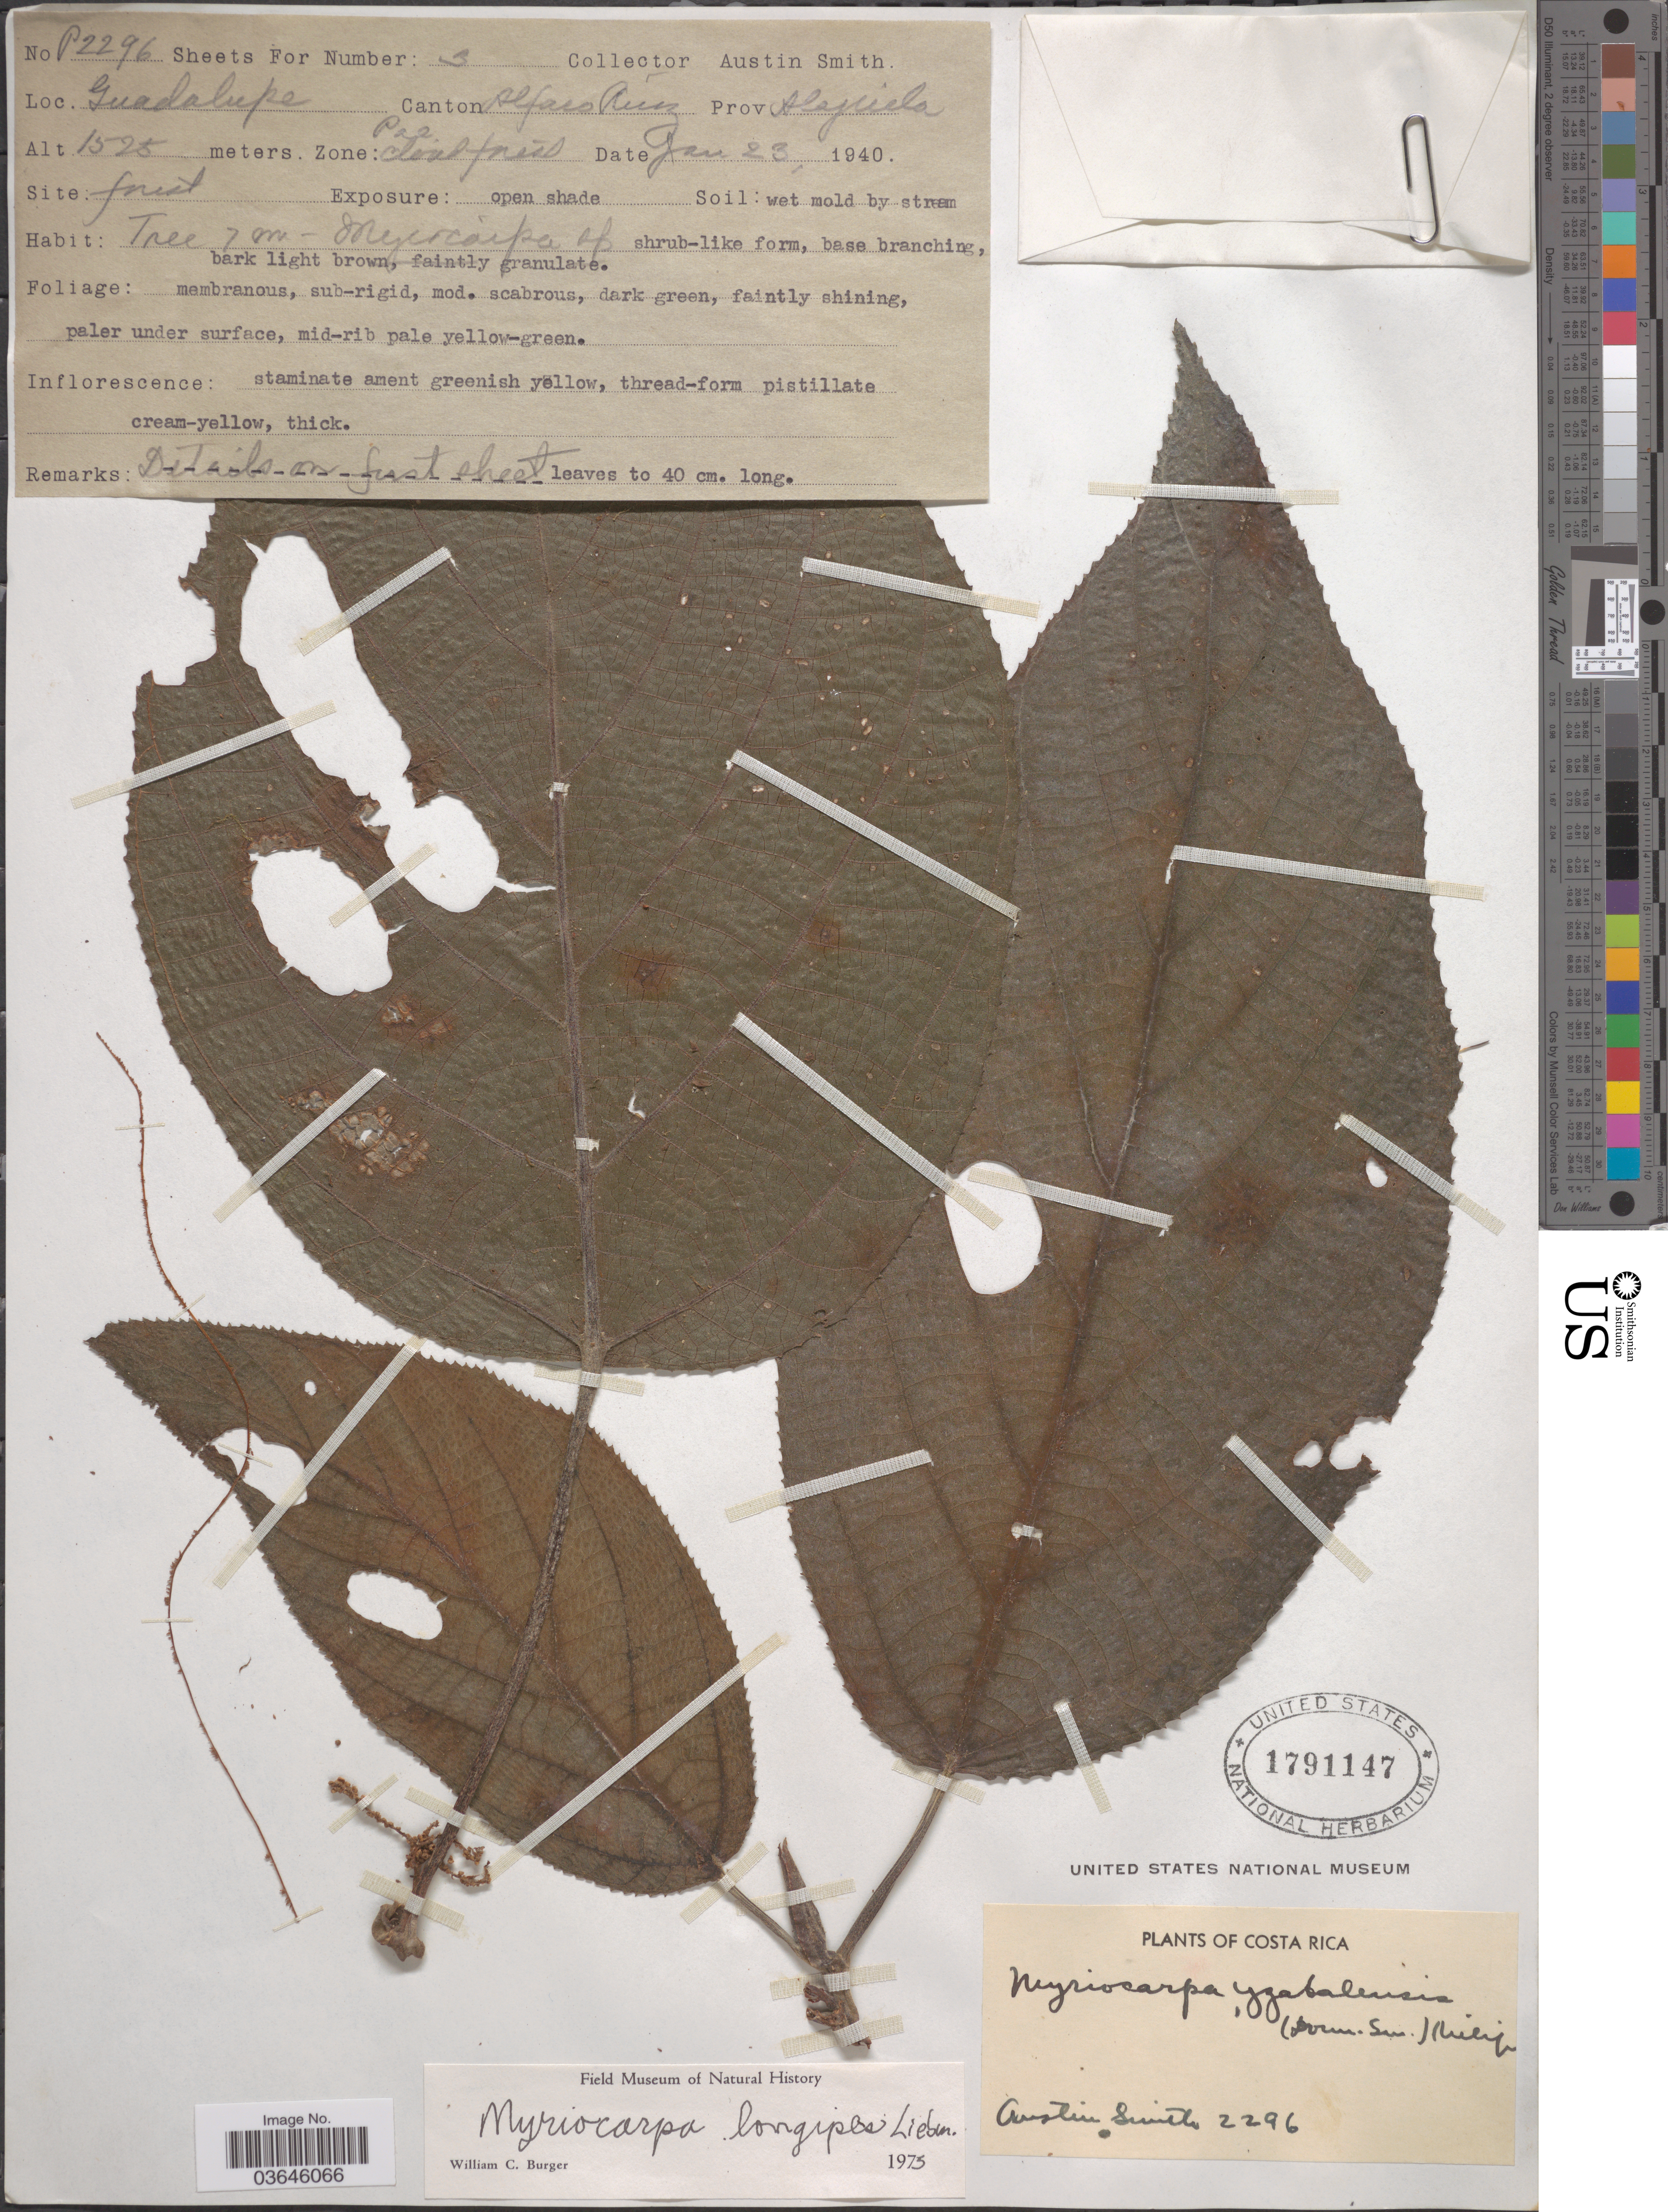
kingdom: Plantae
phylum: Tracheophyta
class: Magnoliopsida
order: Rosales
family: Urticaceae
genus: Myriocarpa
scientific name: Myriocarpa longipes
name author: Liebm.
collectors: Aust P. Smith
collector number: P2296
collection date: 1940-01-23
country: Costa Rica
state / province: Alajuela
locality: Guadalupe. Canton Alfaro Ruiz.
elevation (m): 1525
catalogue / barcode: US 1791147